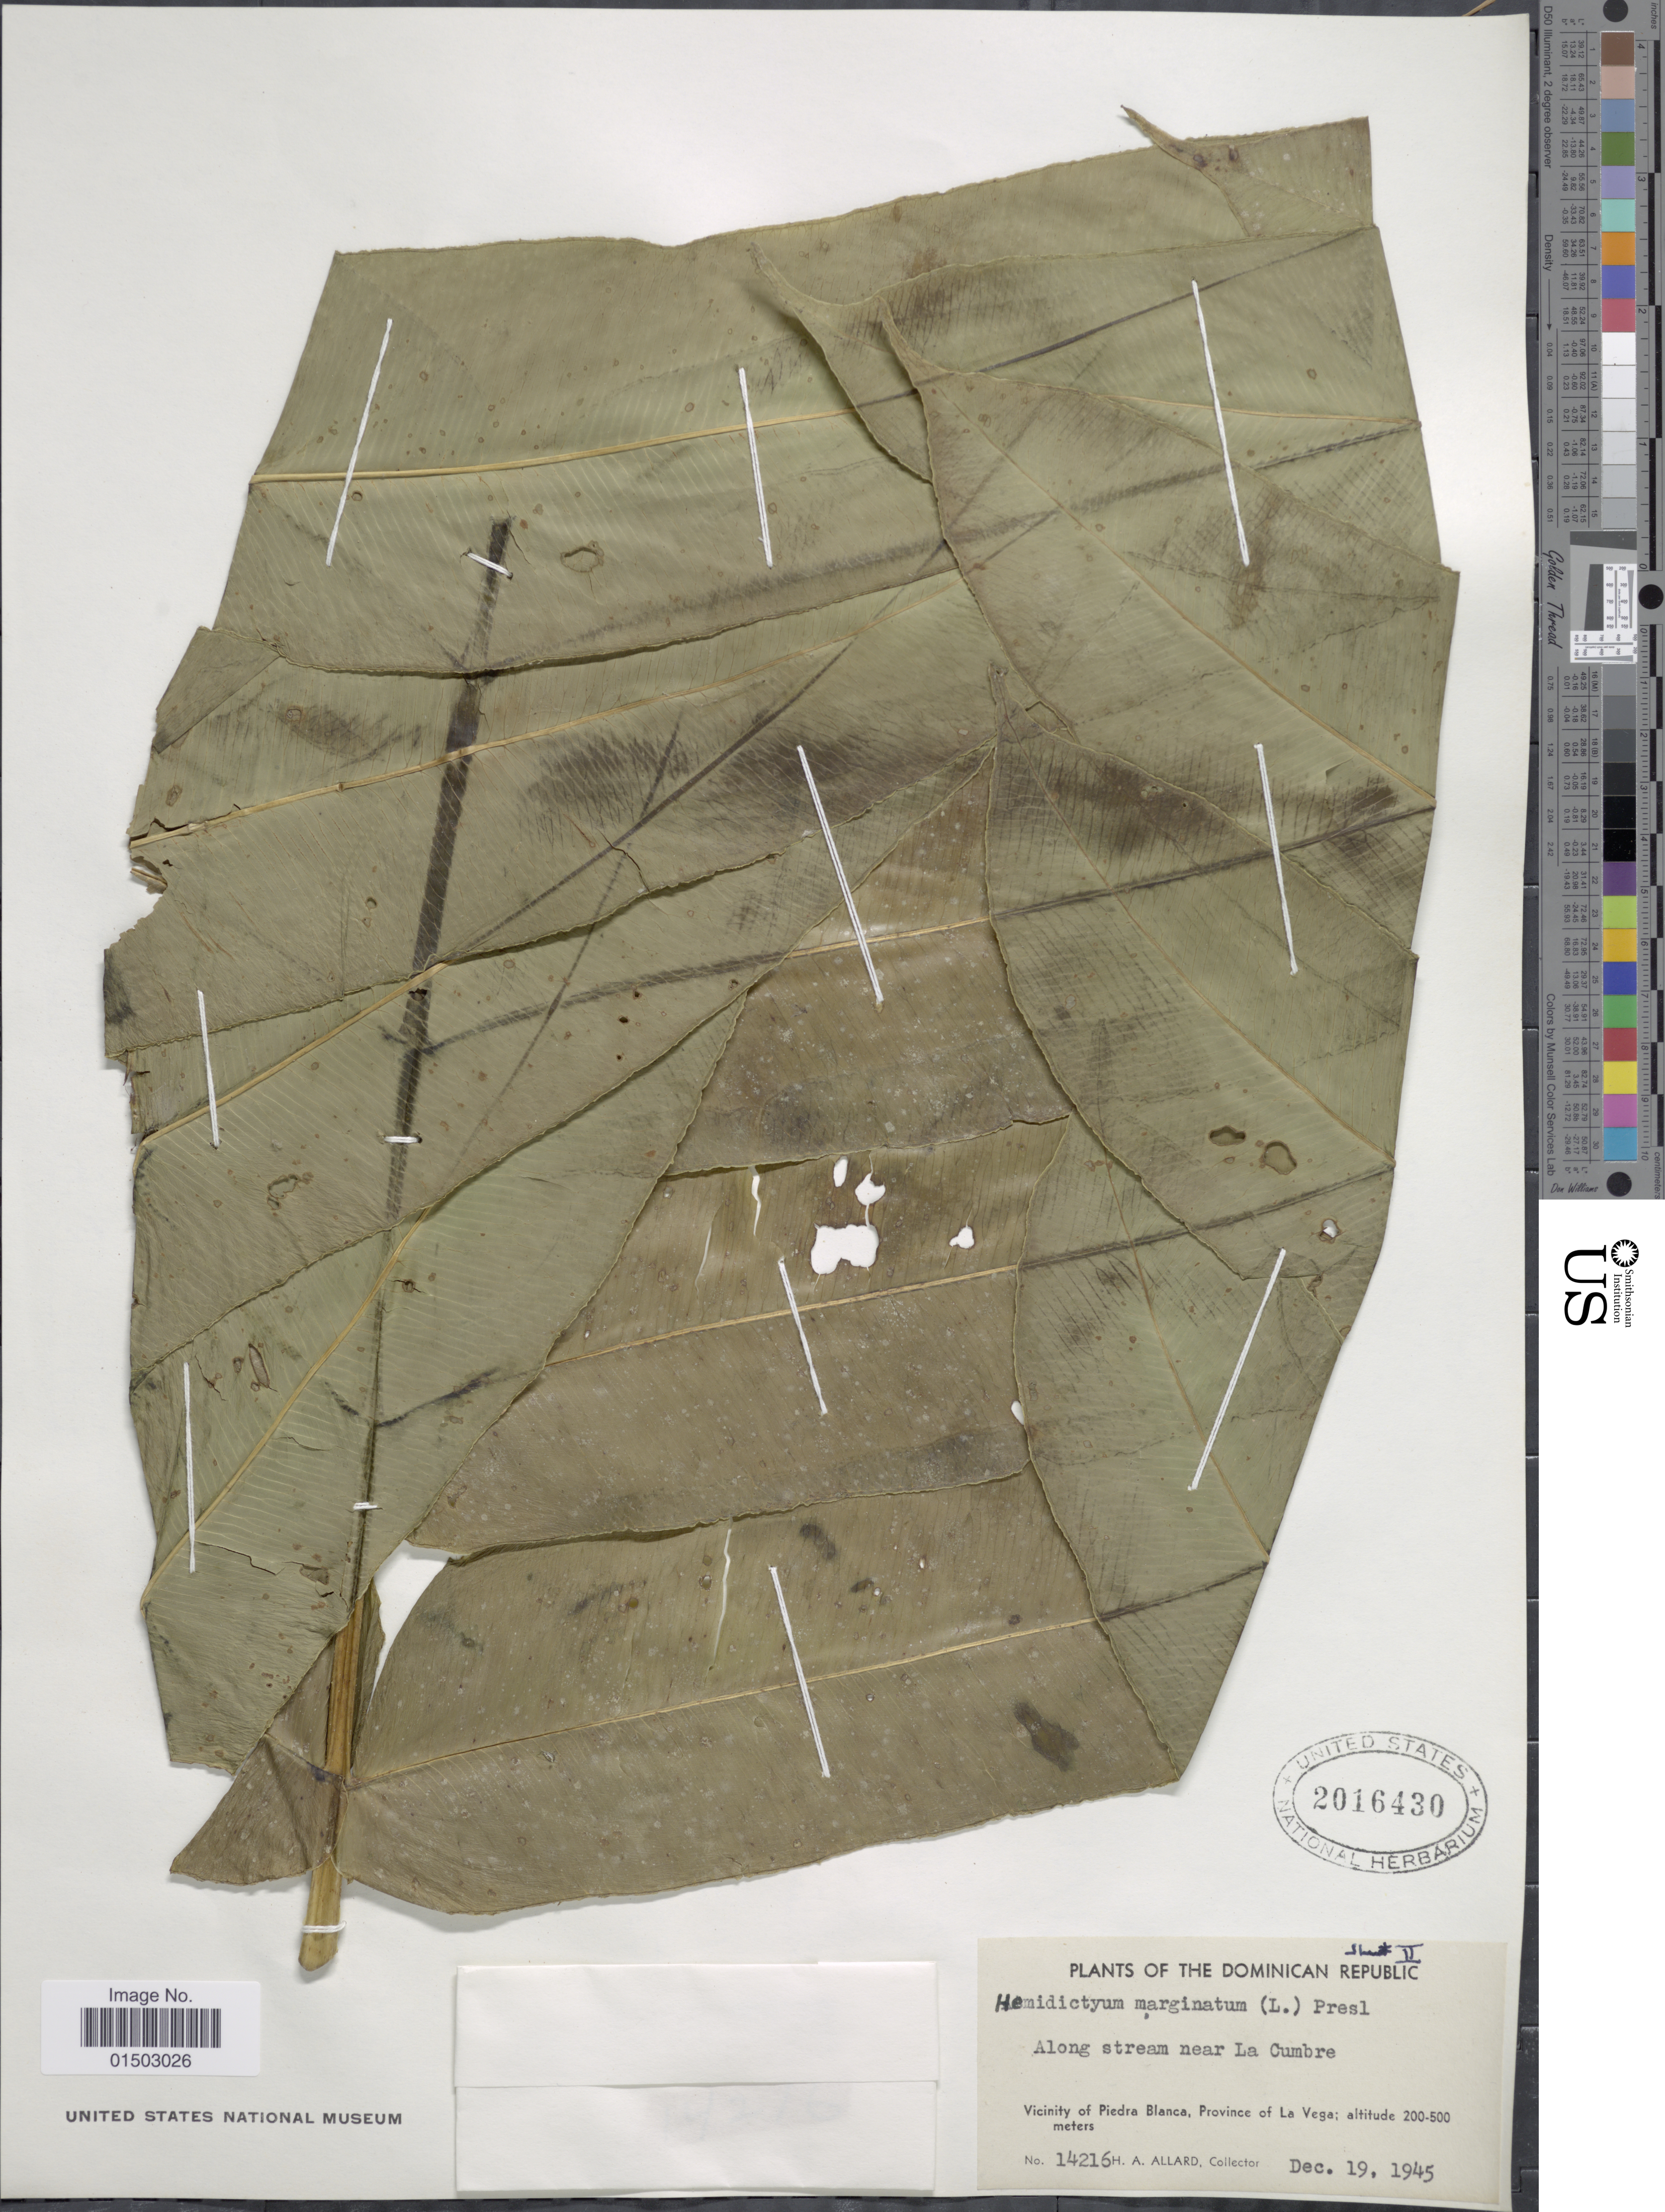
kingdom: Plantae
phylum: Tracheophyta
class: Polypodiopsida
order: Polypodiales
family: Hemidictyaceae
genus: Hemidictyum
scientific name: Hemidictyum marginatum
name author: (L.) C. Presl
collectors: H. A. Allard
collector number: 14216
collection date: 1945-12-19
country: Dominican Republic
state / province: La Vega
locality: Along stream near La Cumbre, Vicinity of Piedra Blanca, Province of La Vega.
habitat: along stream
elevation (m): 200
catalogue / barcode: US 2016430